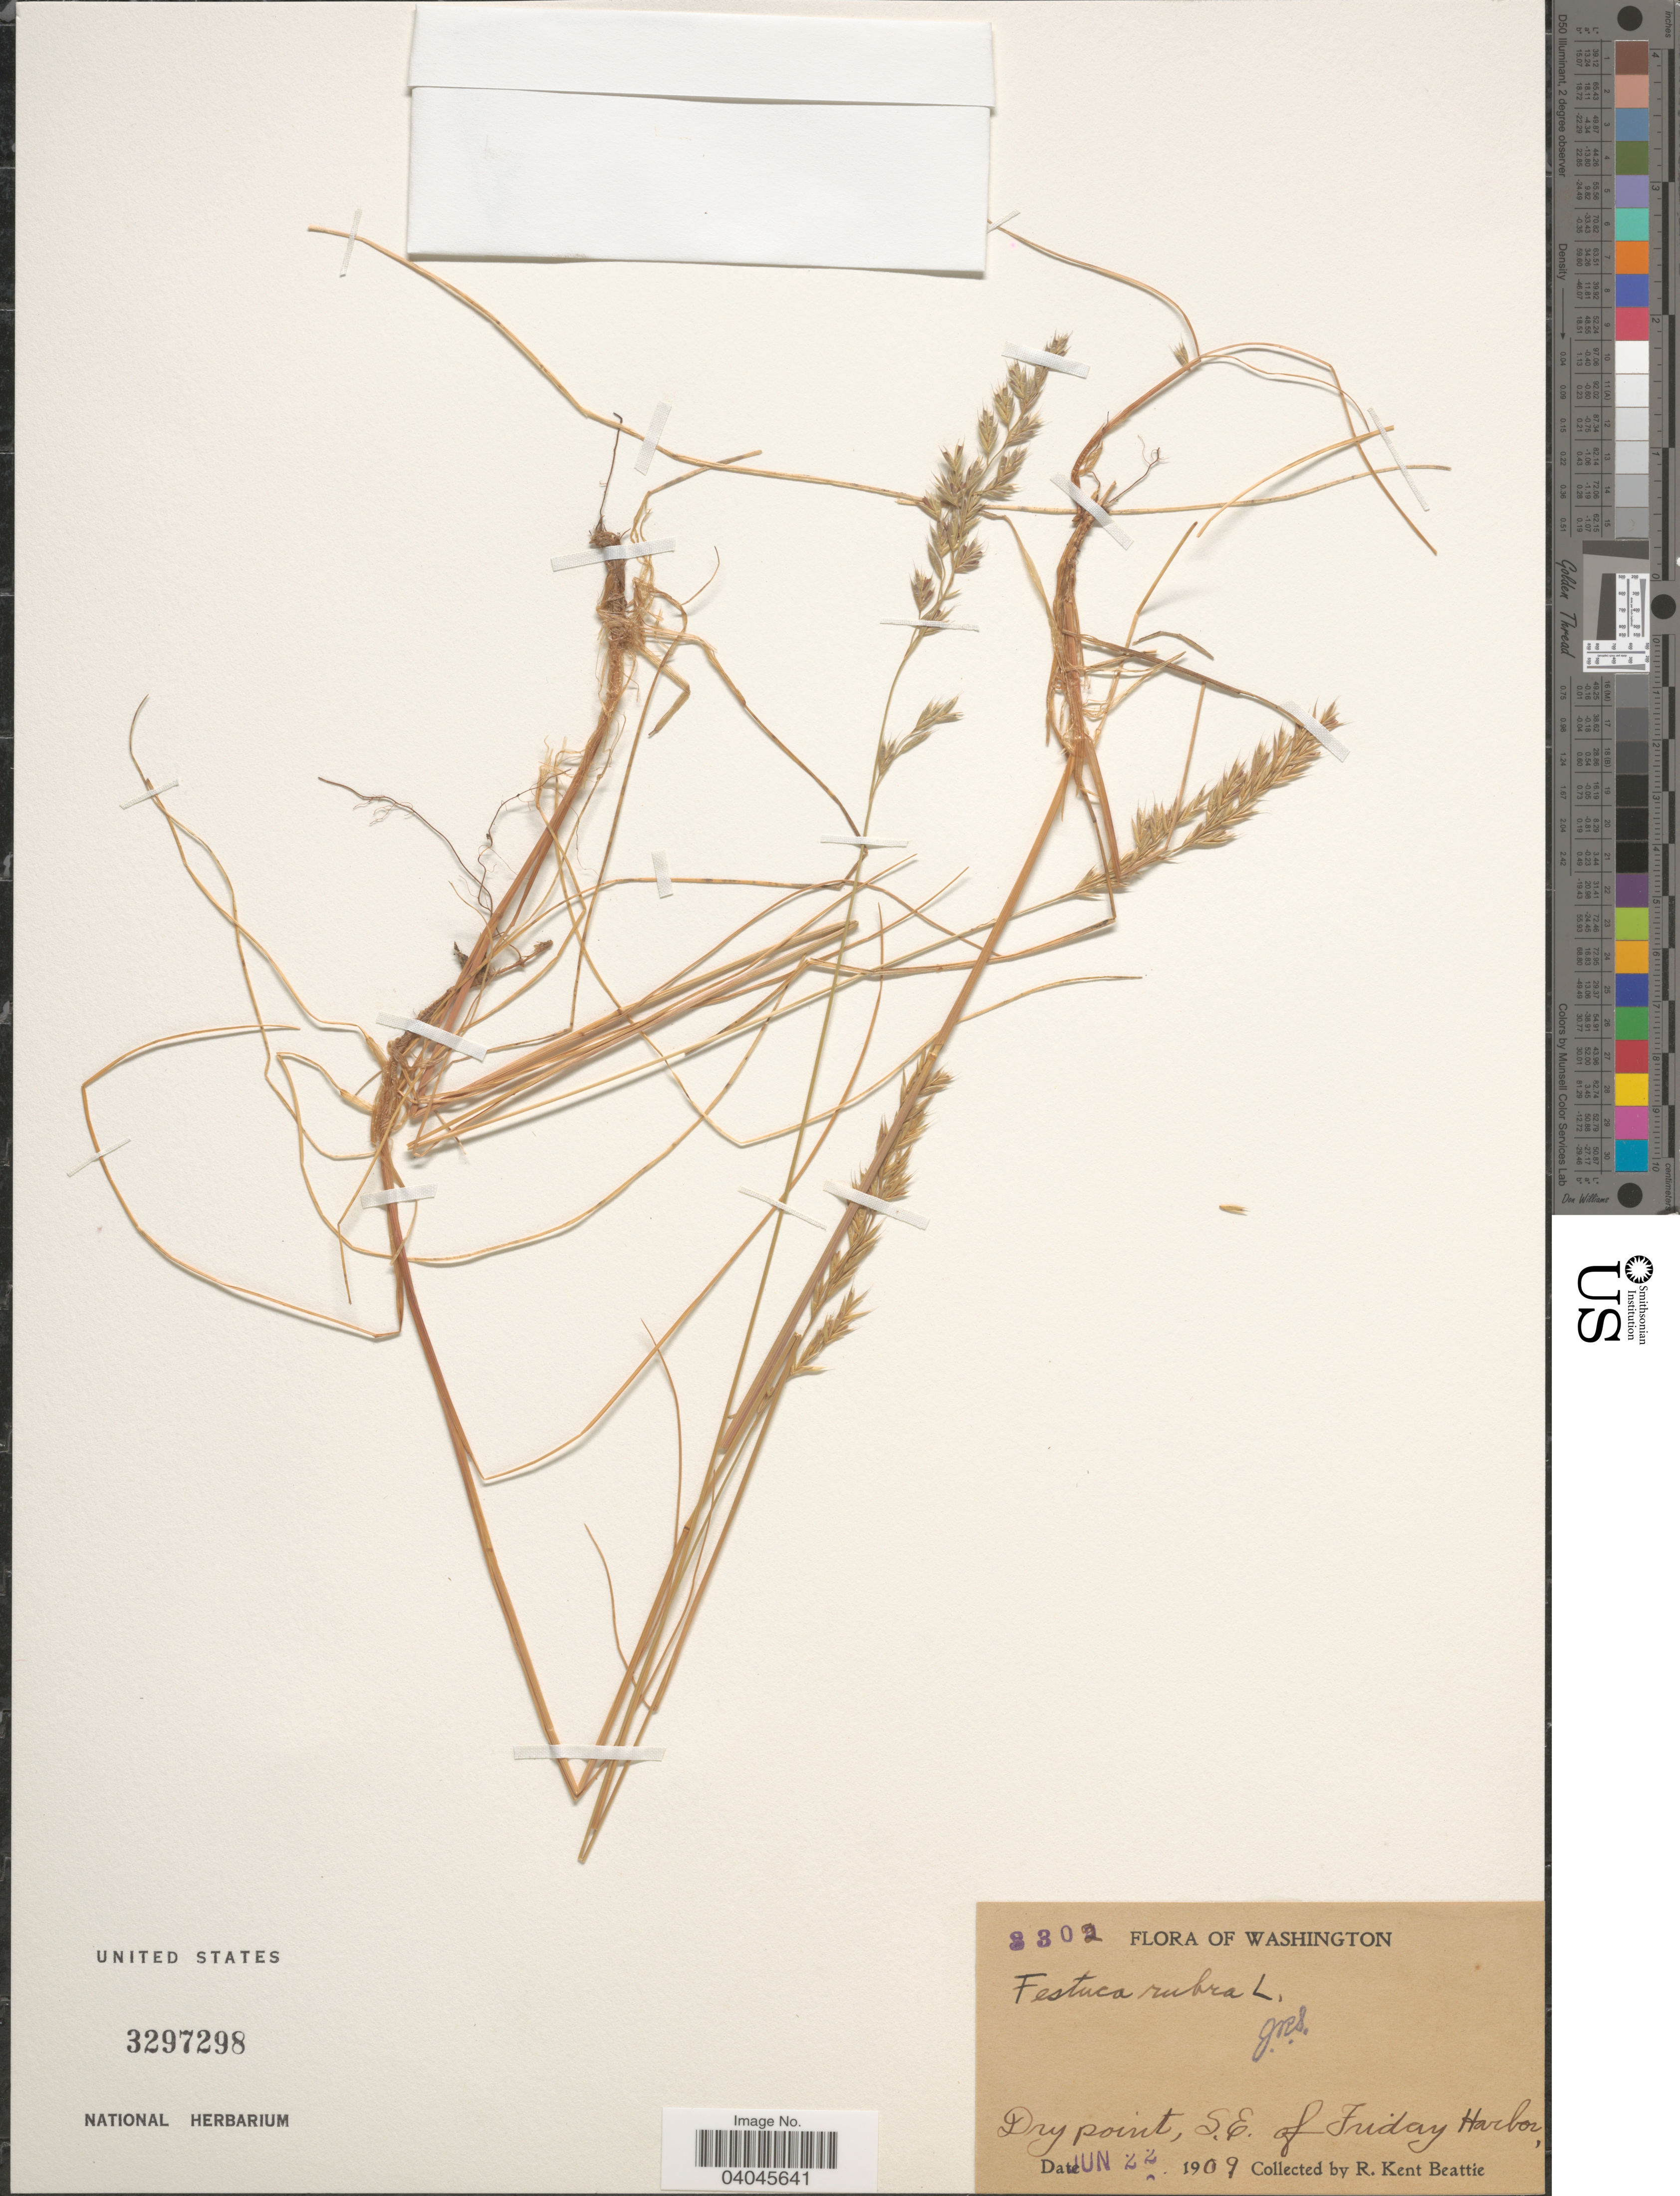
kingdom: Plantae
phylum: Tracheophyta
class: Liliopsida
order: Poales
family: Poaceae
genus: Festuca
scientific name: Festuca rubra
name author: L.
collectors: R. K. Beattie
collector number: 3302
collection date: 1909-06-22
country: United States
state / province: Washington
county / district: San Juan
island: San Juan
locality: Dry point, S.E. of Friday Harbor.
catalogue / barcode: US 3297298